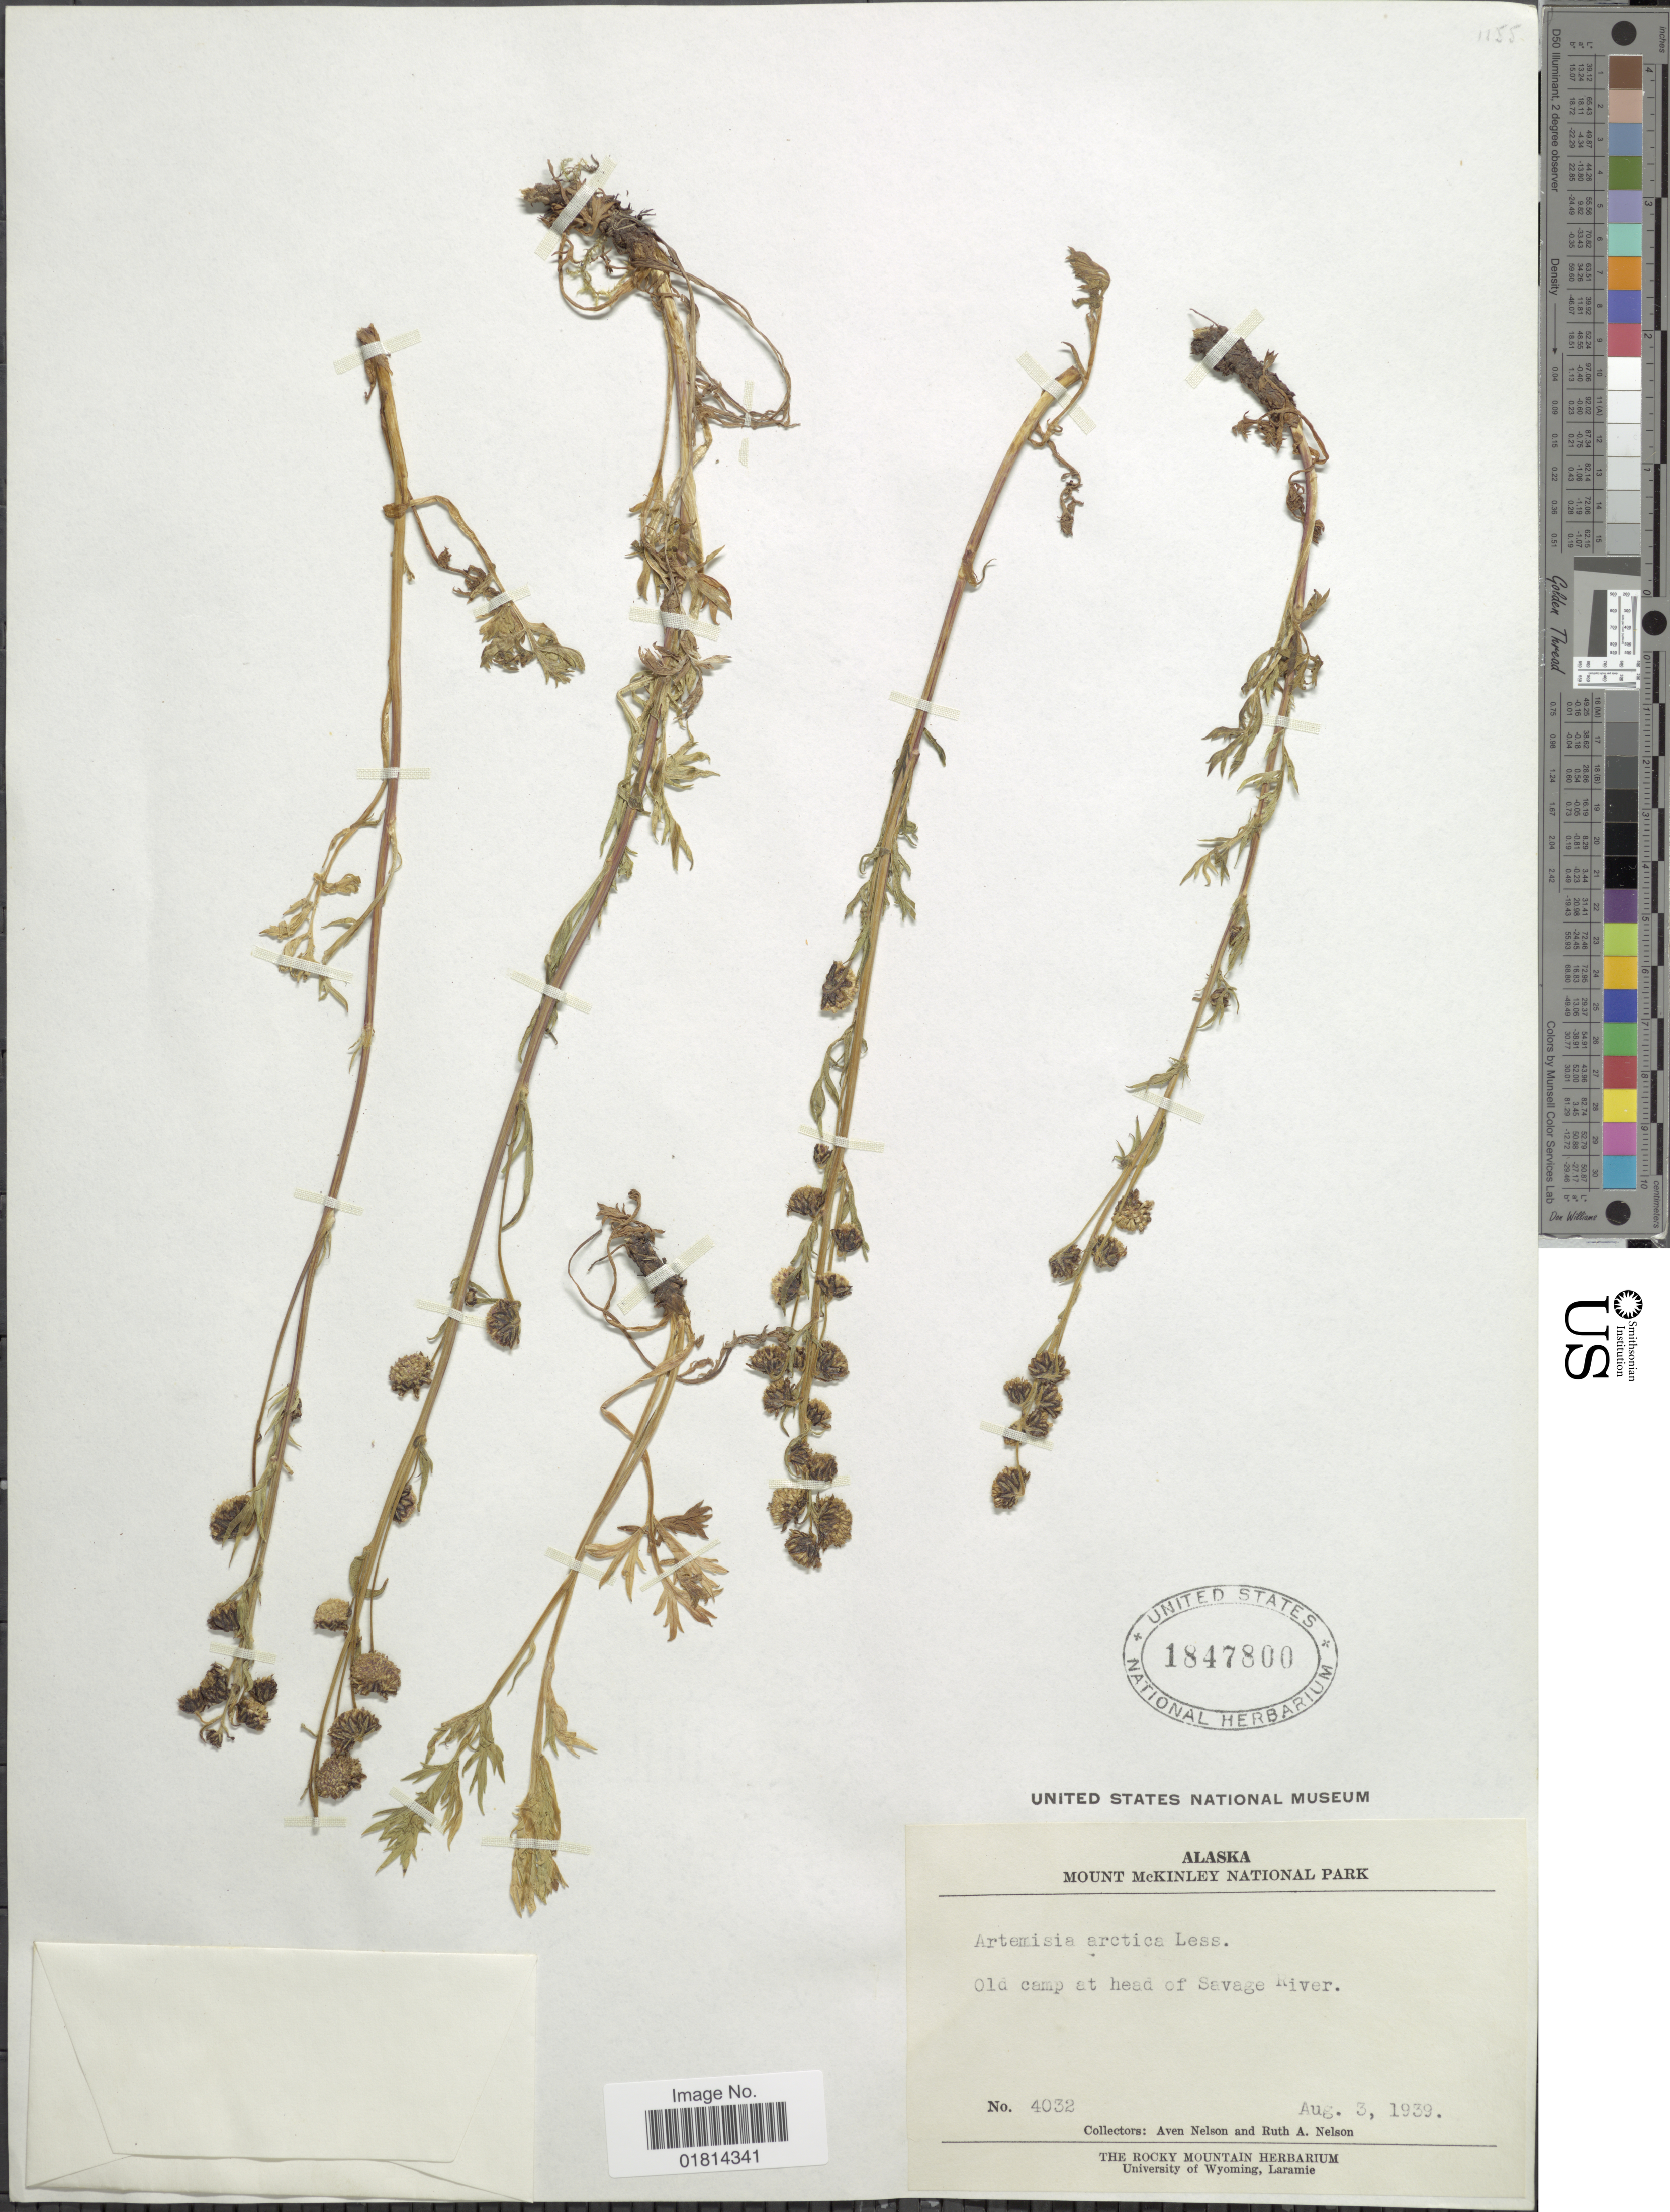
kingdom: Plantae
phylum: Tracheophyta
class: Magnoliopsida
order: Asterales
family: Asteraceae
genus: Artemisia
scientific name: Artemisia arctica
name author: Less.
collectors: A. Nelson & R. A. Nelson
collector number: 4032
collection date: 1939-08-03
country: United States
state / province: Alaska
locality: Mount McKinley National Park. Old camp at head of Savage River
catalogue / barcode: US 1847800